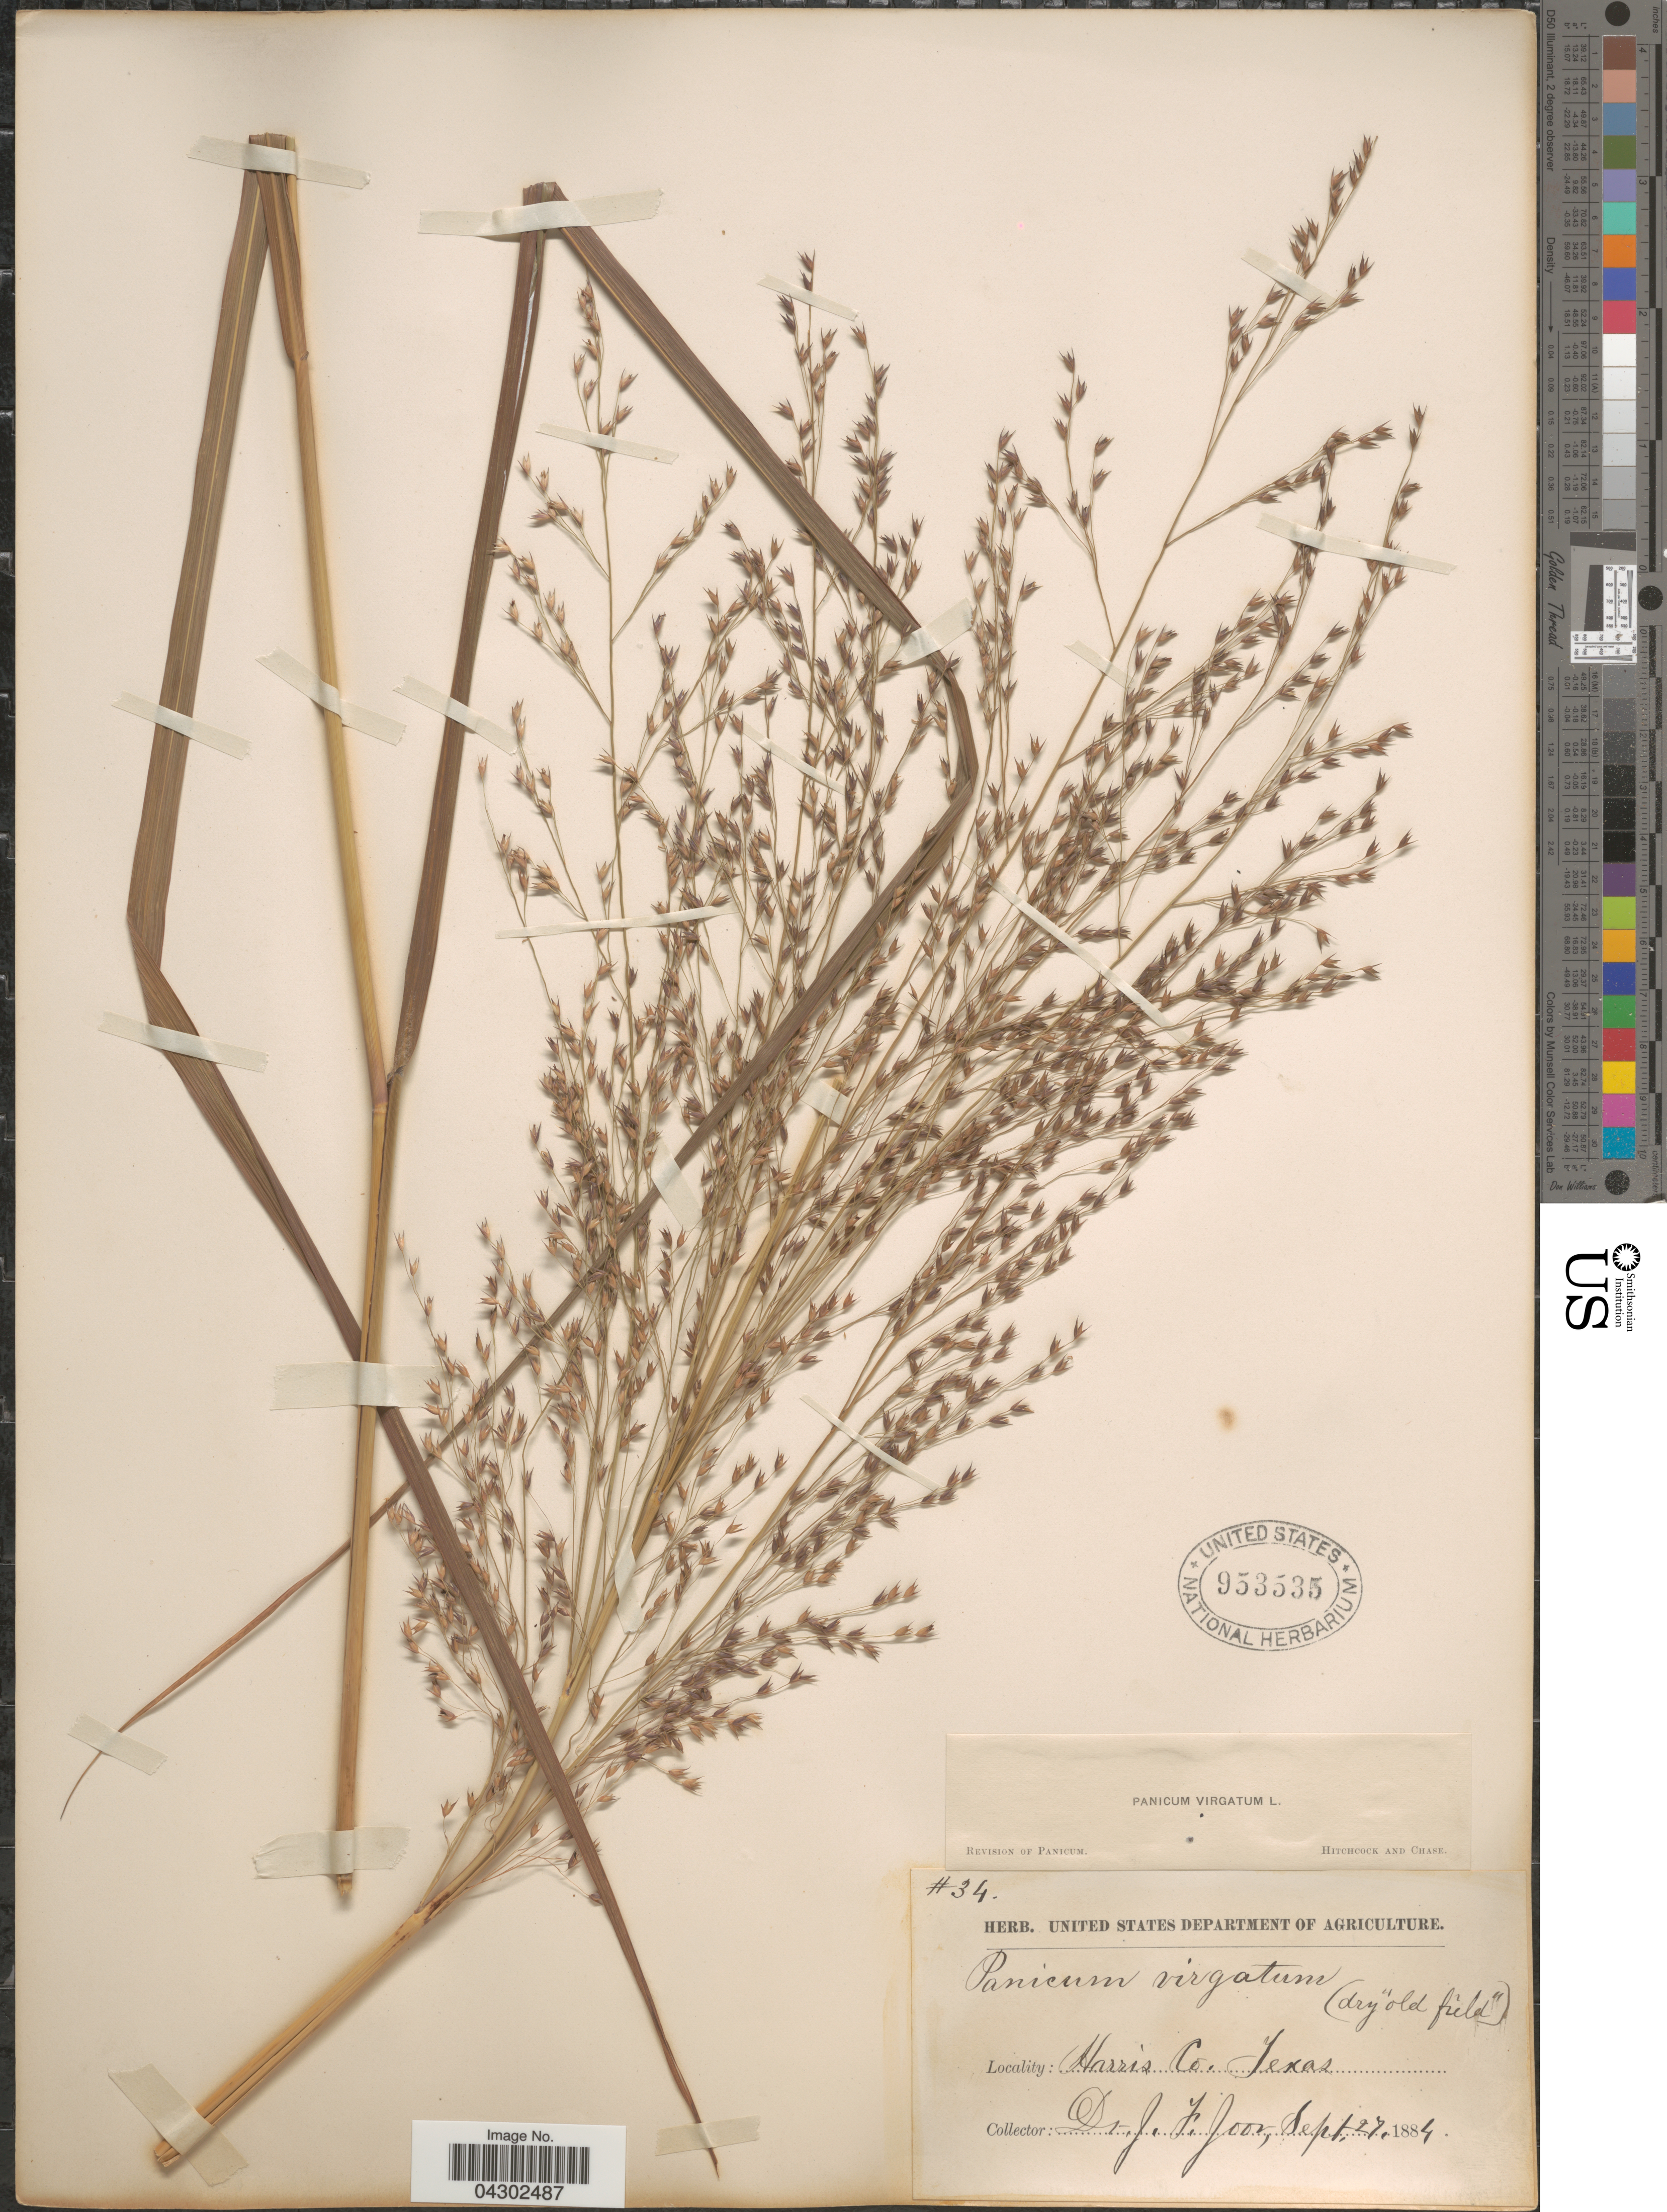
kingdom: Plantae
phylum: Tracheophyta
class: Liliopsida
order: Poales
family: Poaceae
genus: Panicum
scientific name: Panicum virgatum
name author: L.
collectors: J. F. Joor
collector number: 34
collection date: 1884-09-27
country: United States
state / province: Texas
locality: Harris Co.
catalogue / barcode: US 953535